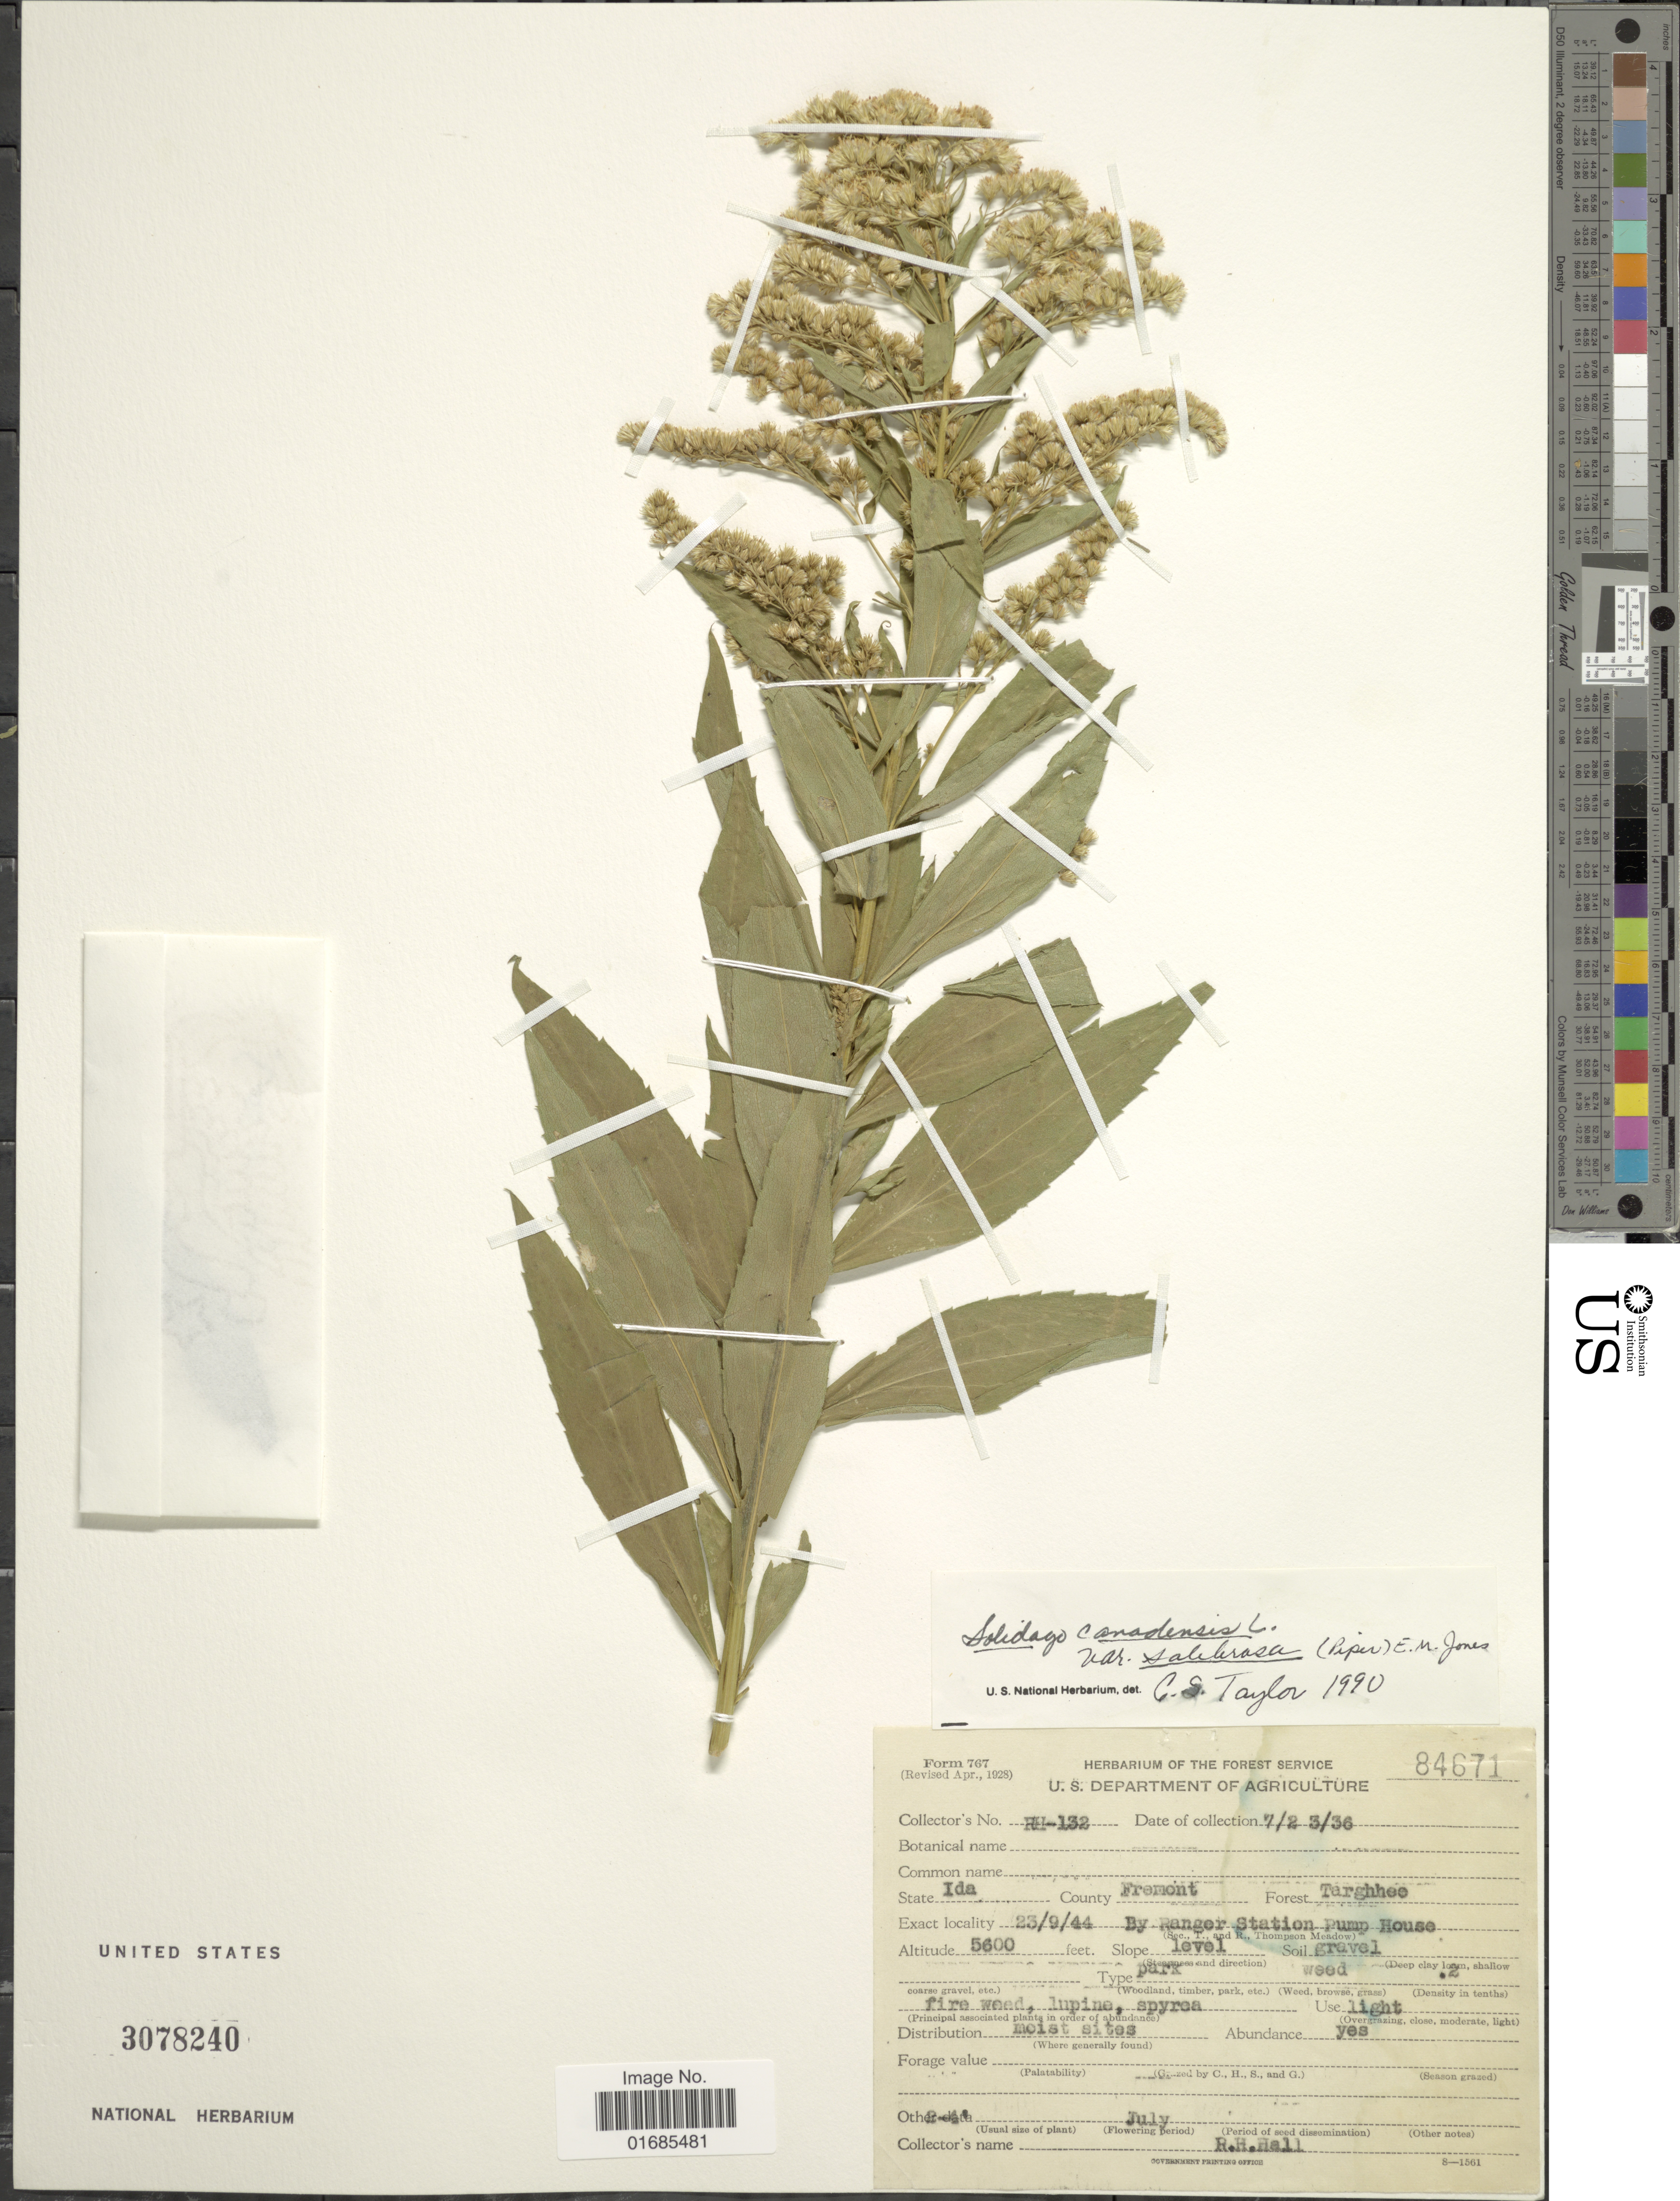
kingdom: Plantae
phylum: Tracheophyta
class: Magnoliopsida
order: Asterales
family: Asteraceae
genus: Solidago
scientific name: Solidago canadensis var. salebrosa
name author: (Piper) M.E. Jones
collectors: R. Hall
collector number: RH-132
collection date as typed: Transcribed d/m/y: 23/7/36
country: United States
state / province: Idaho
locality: State Ida., County Fremont, Forest Targhee, Ranger Station Pump House.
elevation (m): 1707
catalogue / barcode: US 3078240